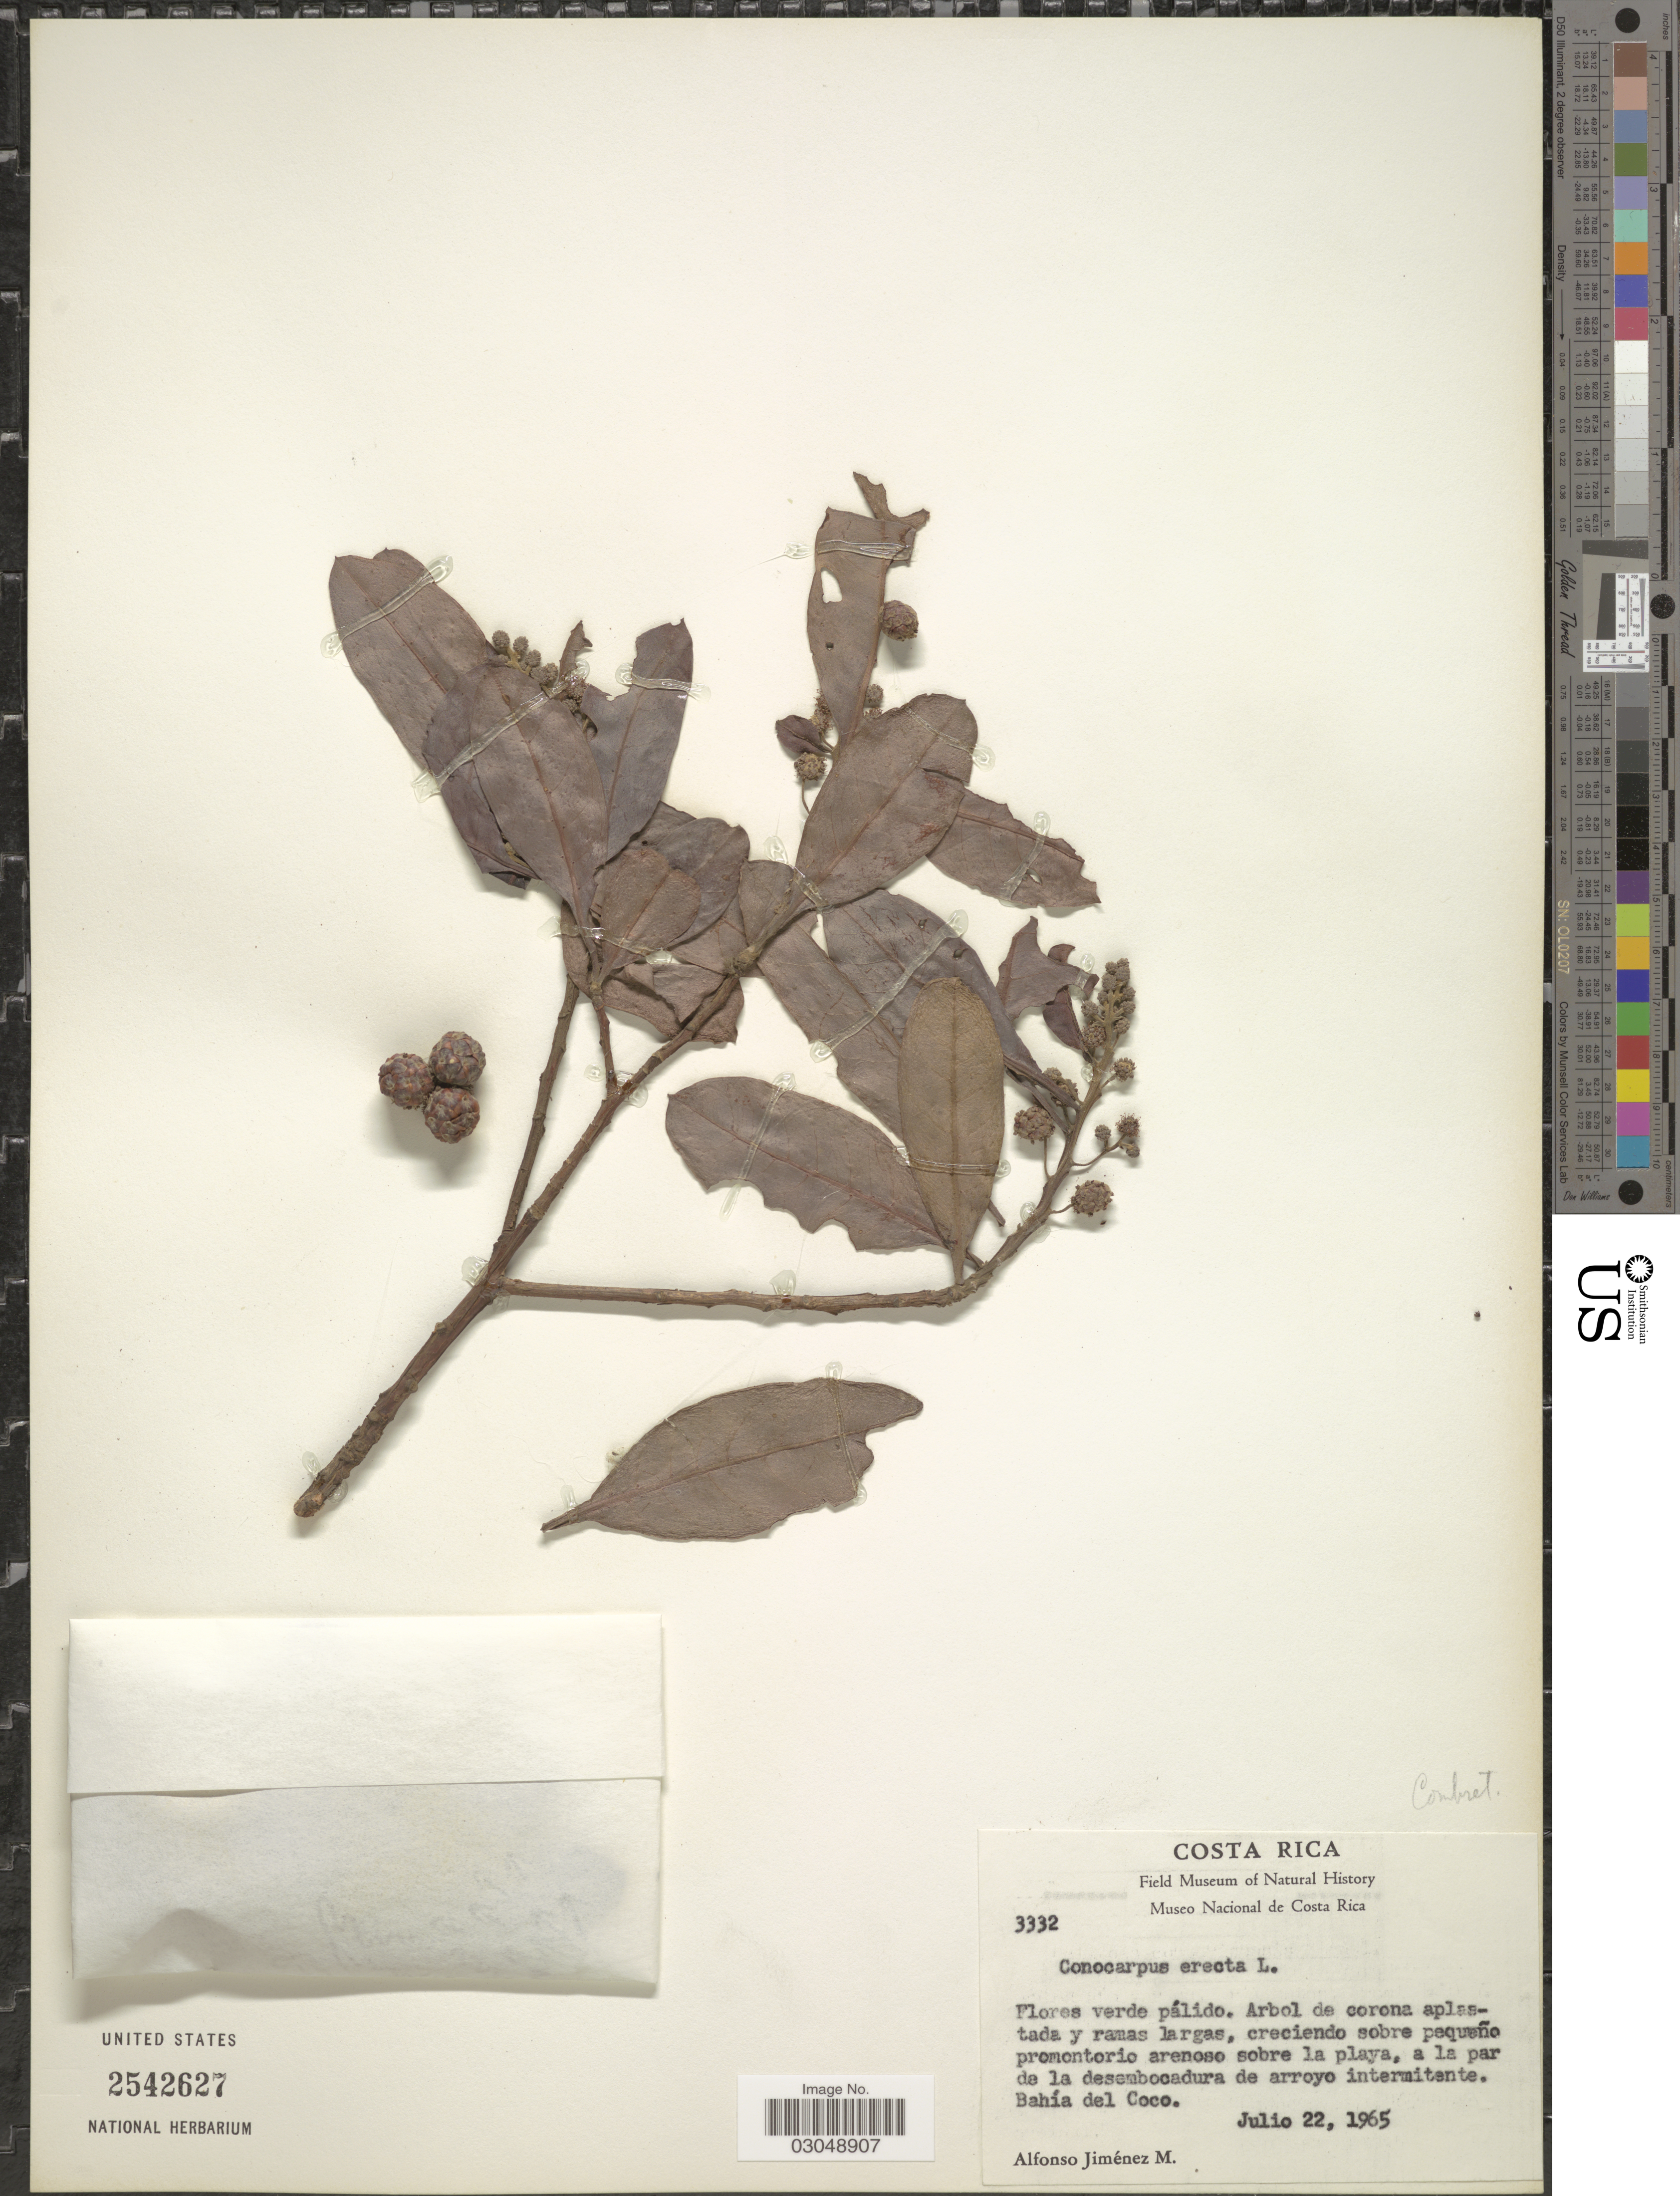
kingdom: Plantae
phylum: Tracheophyta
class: Magnoliopsida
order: Myrtales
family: Combretaceae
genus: Conocarpus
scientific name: Conocarpus erectus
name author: L.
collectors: A. Jimenez M.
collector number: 3332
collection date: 1965-07-22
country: Costa Rica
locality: A la par de la desembocadura de arroyo intermitente. Bahía del Coco.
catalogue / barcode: US 2542627